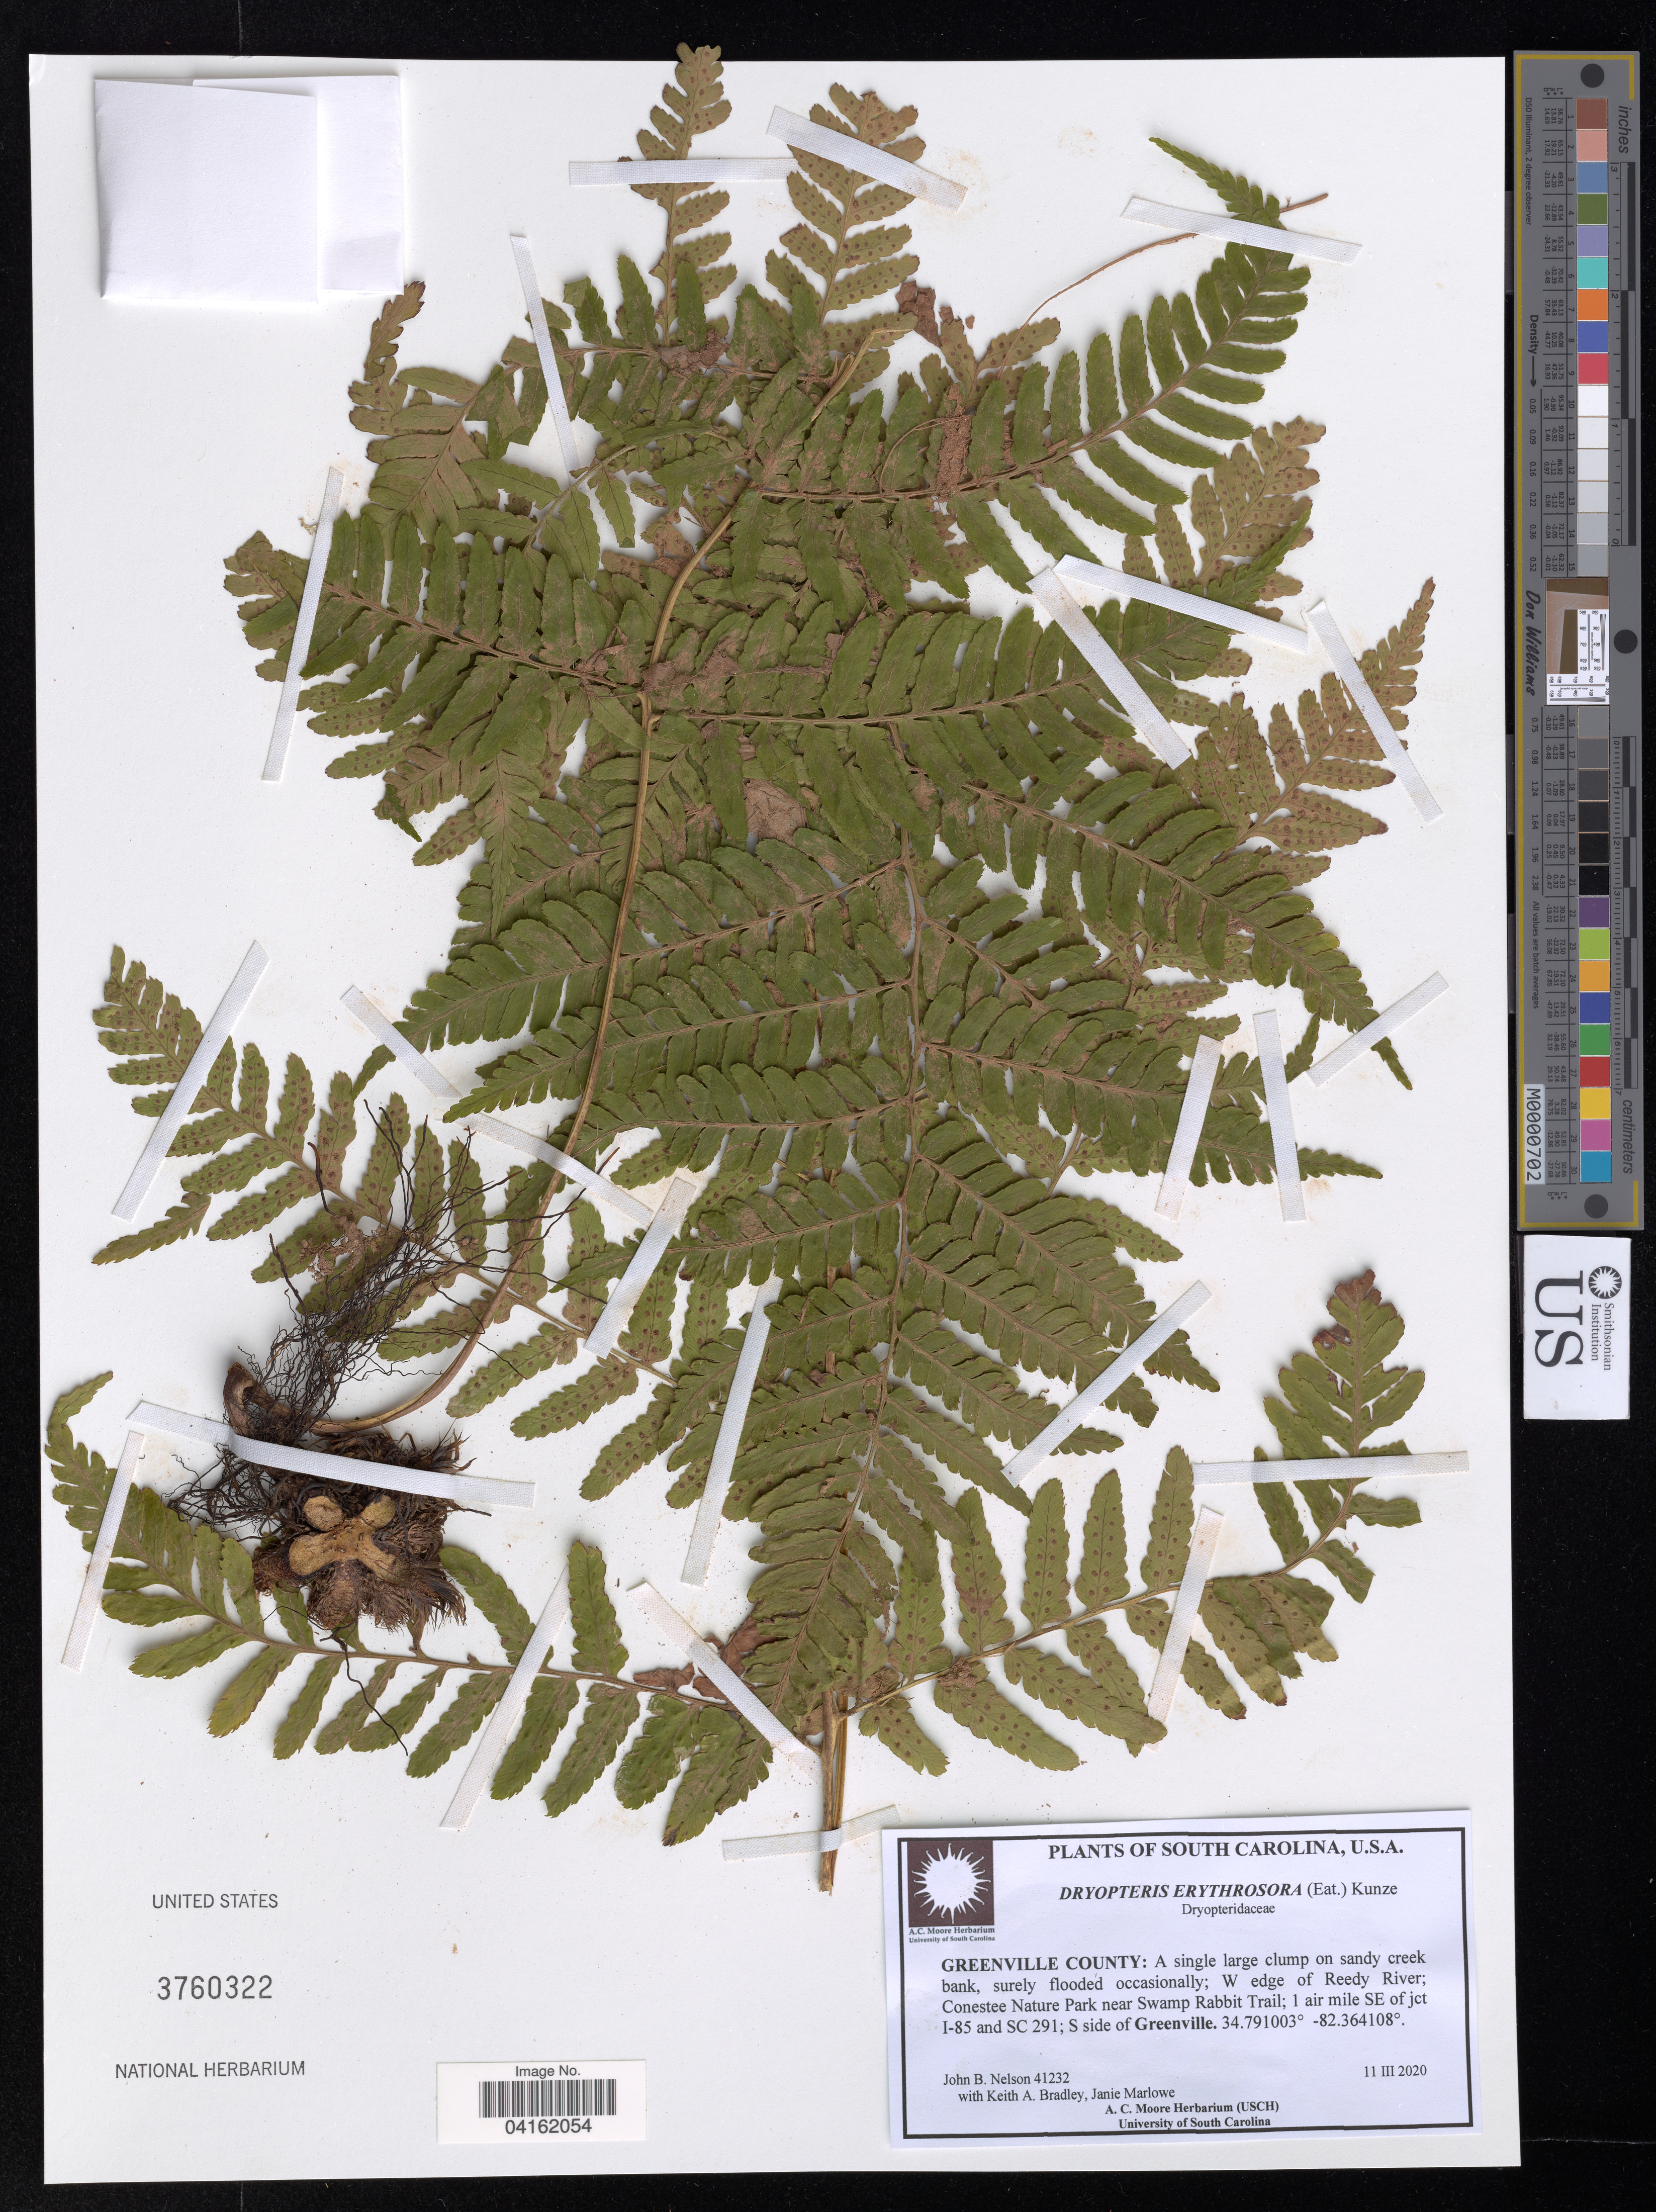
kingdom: Plantae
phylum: Tracheophyta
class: Polypodiopsida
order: Polypodiales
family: Dryopteridaceae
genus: Dryopteris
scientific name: Dryopteris erythrosora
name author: (D.C. Eaton) Kuntze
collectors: J. Nelson, K. Bradley & J. Marlowe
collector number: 41232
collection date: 2020-03-11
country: United States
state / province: South Carolina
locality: Greenville County; W edge of Reedy River; Conestee Nature Park near Swamp Rabbit Trail; 1 air mile SE of jct I-85 and SC 291; S side of Greenville.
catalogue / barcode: US 3760322